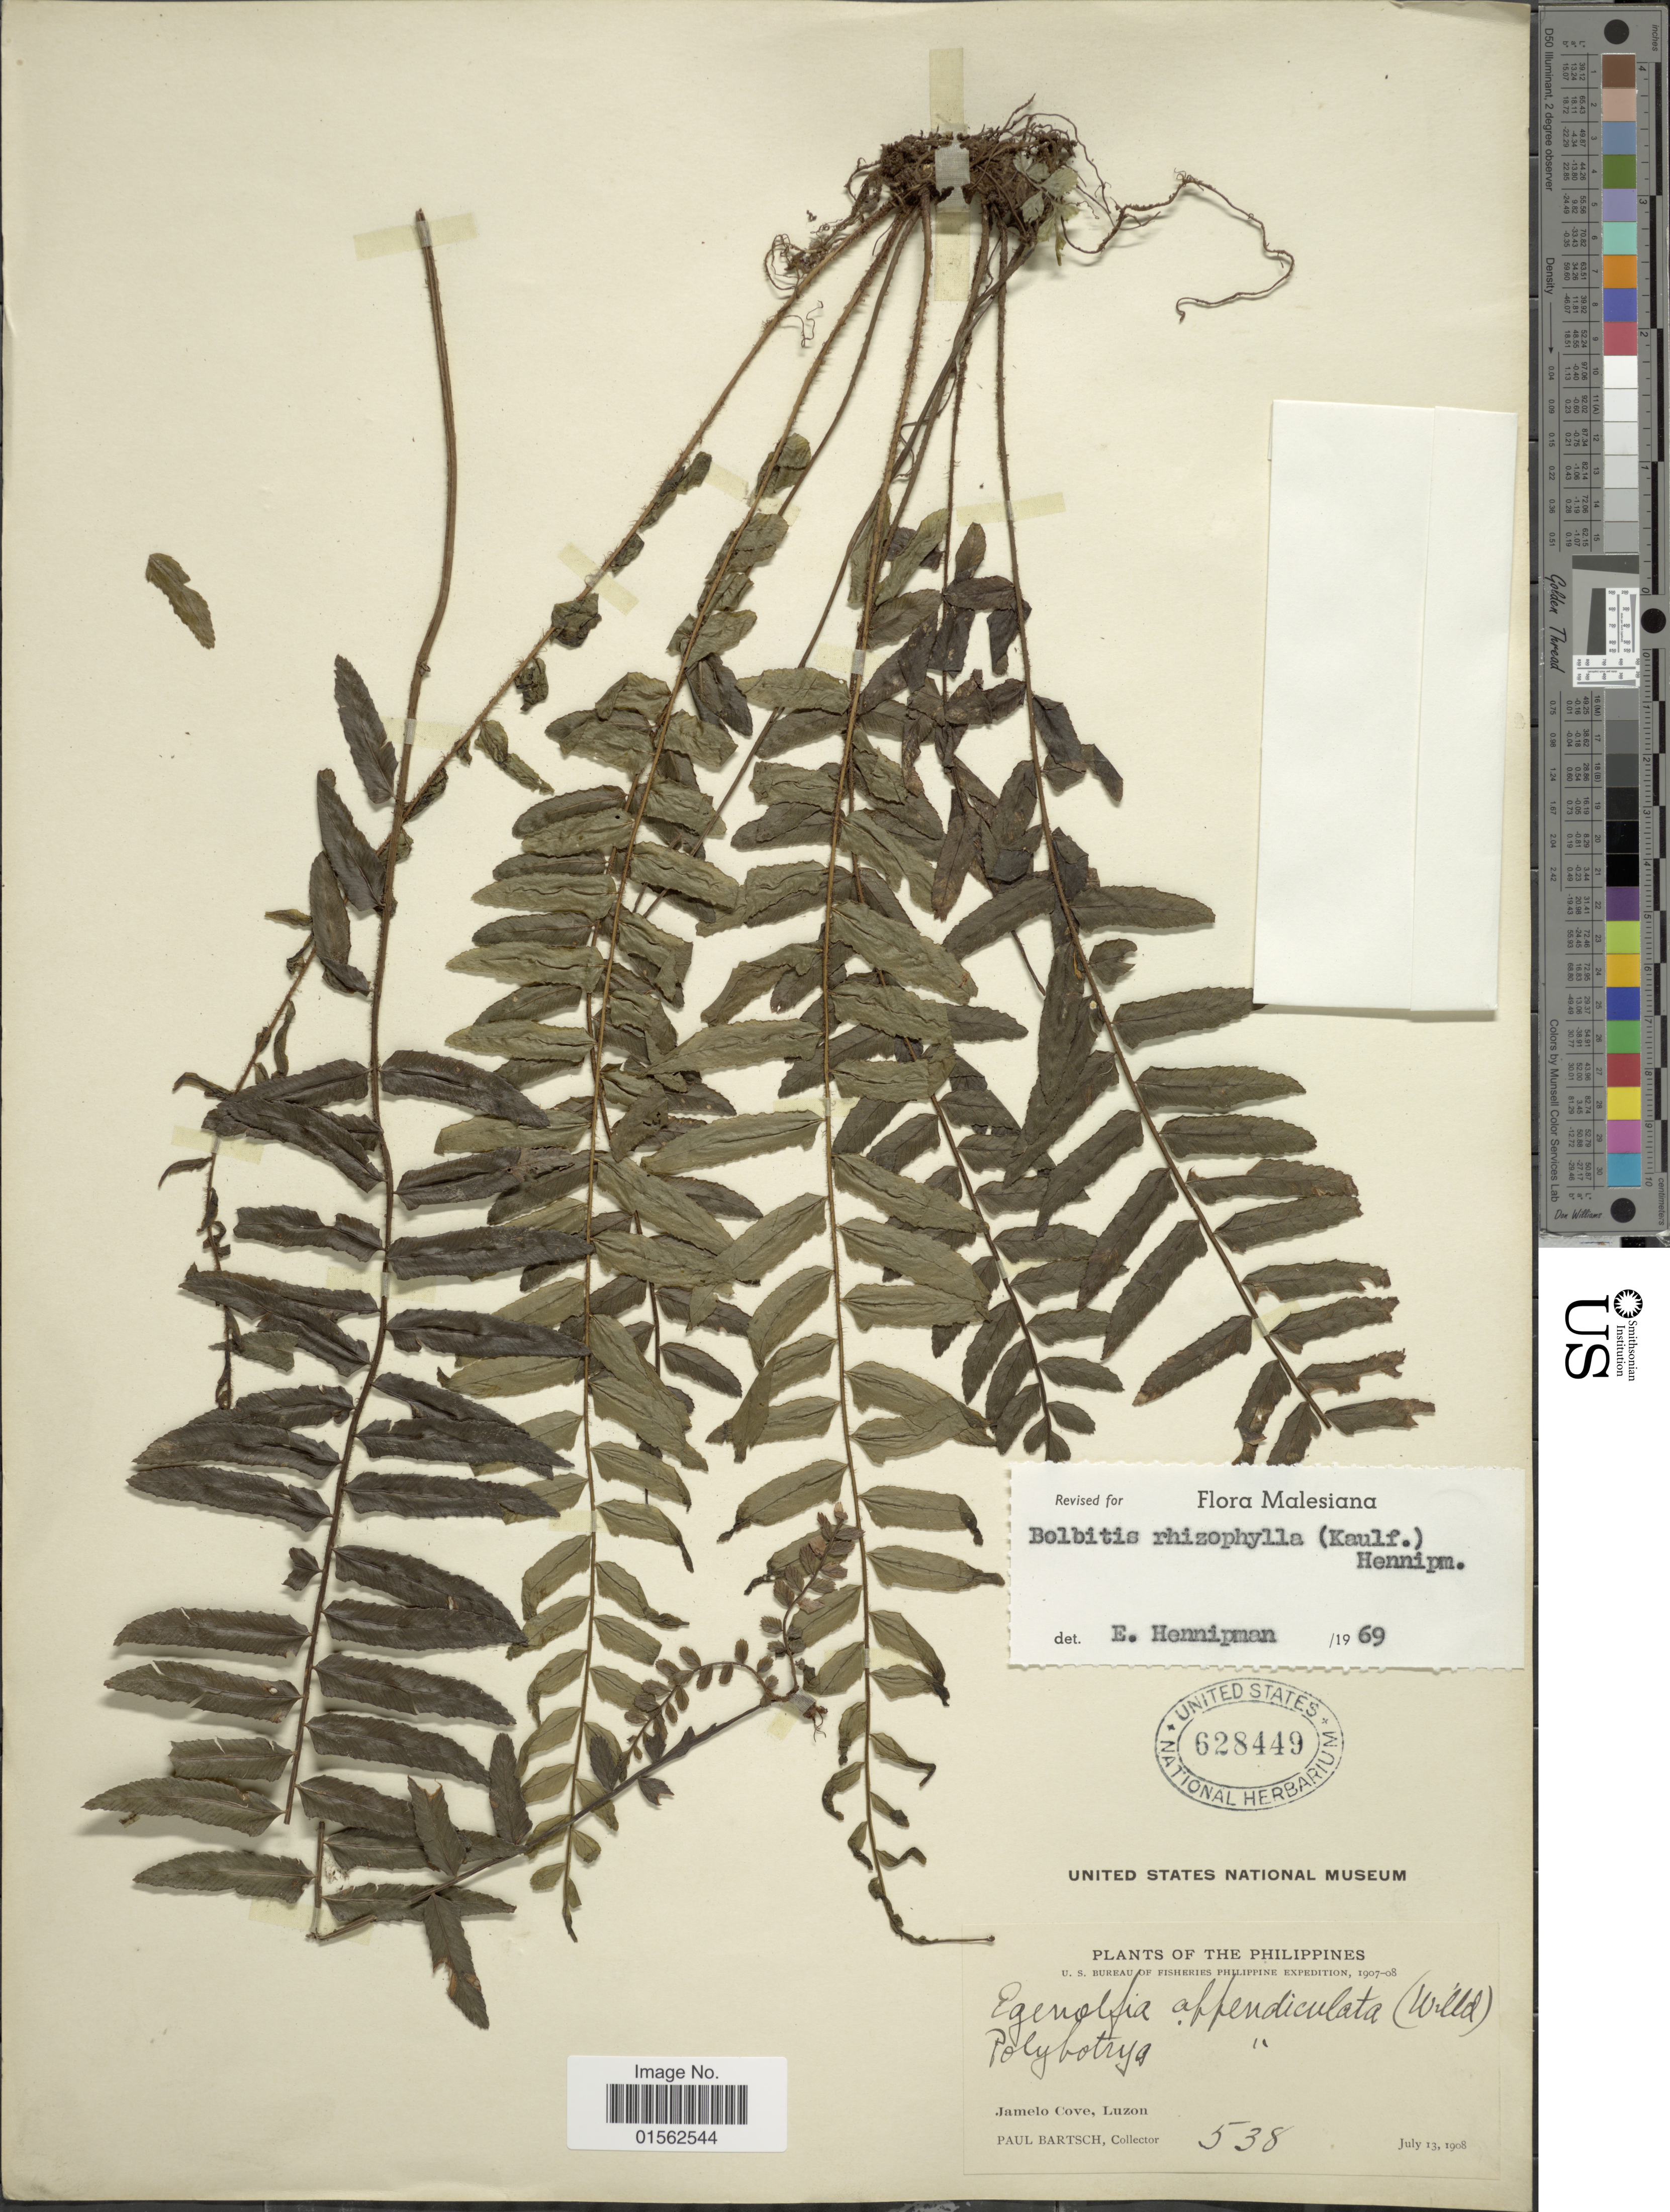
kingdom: Plantae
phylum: Tracheophyta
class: Polypodiopsida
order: Polypodiales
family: Dryopteridaceae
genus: Bolbitis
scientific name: Bolbitis rhizophylla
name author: (Kaulf.) Hennipman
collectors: P. Bartsch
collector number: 538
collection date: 1908-07-13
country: Philippines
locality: Philippines, Jamelo Cove, Luzon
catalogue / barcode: US 628449